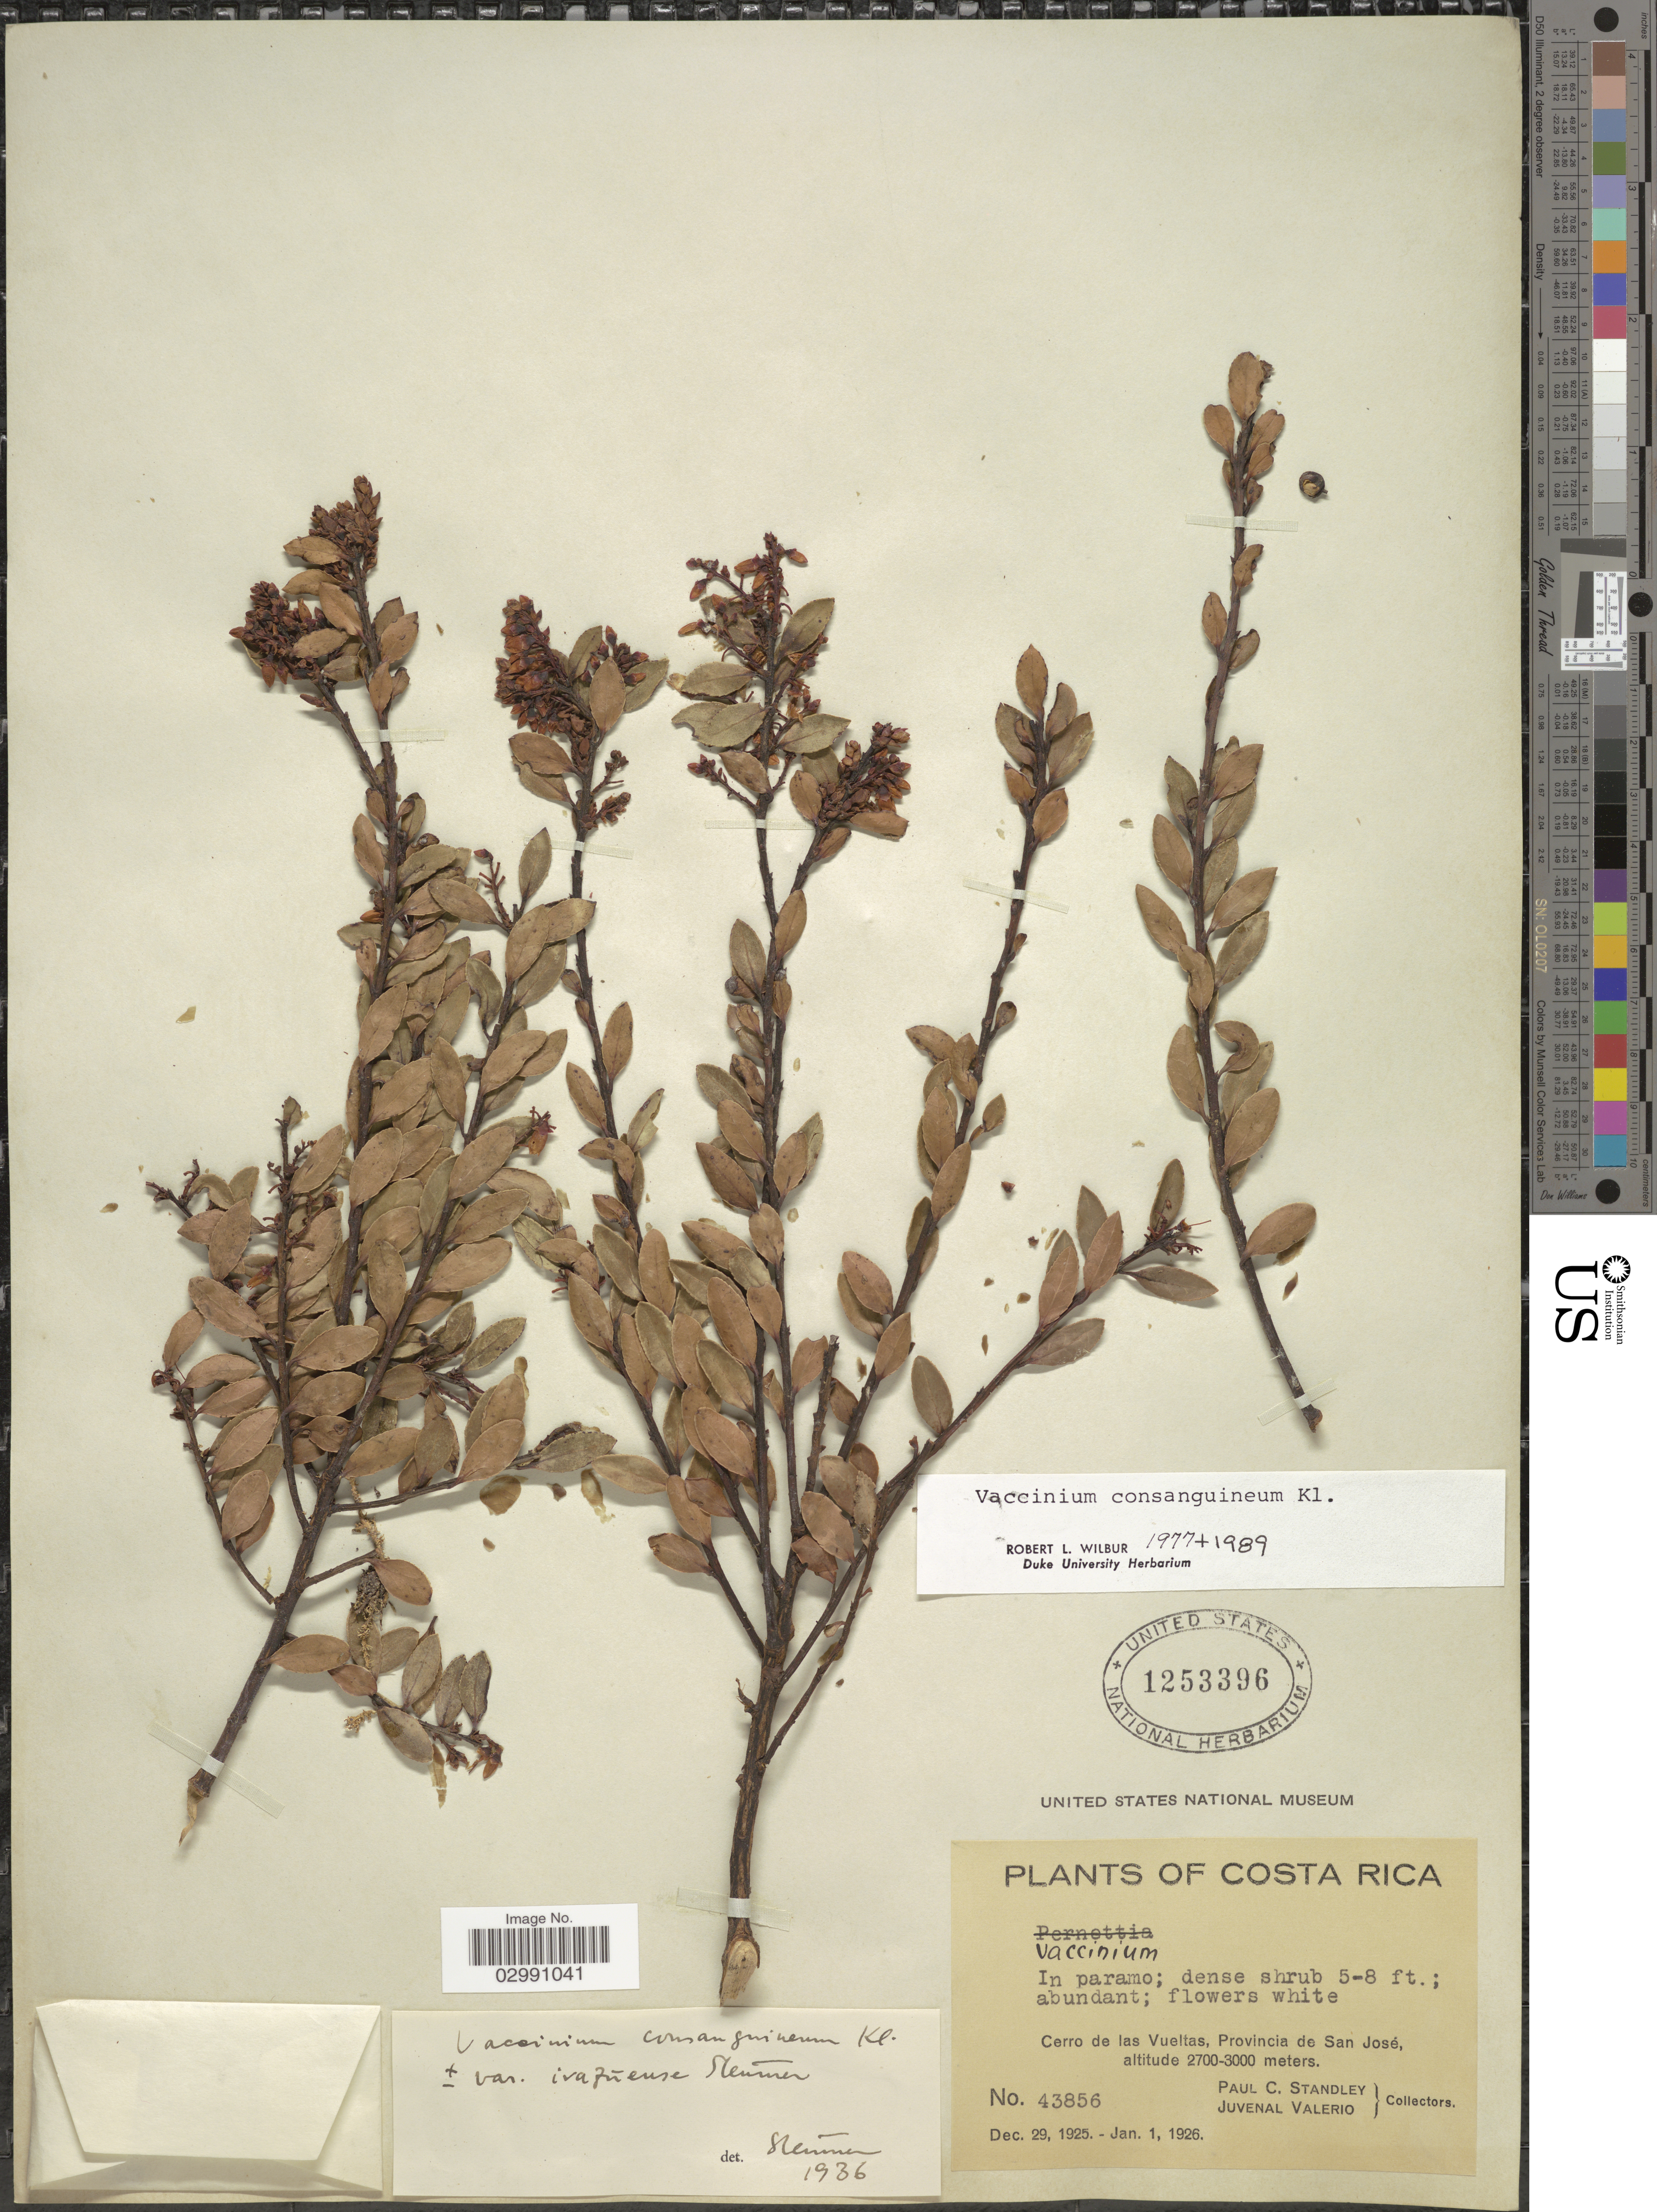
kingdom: Plantae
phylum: Tracheophyta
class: Magnoliopsida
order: Ericales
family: Ericaceae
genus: Vaccinium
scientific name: Vaccinium consanguineum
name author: Klotzsch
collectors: P. C. Standley & J. Valerio R.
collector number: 43856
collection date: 1925-12-29/1926-01-01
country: Costa Rica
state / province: San José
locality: Cerro de la Vueltas.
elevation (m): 2700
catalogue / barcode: US 1253396